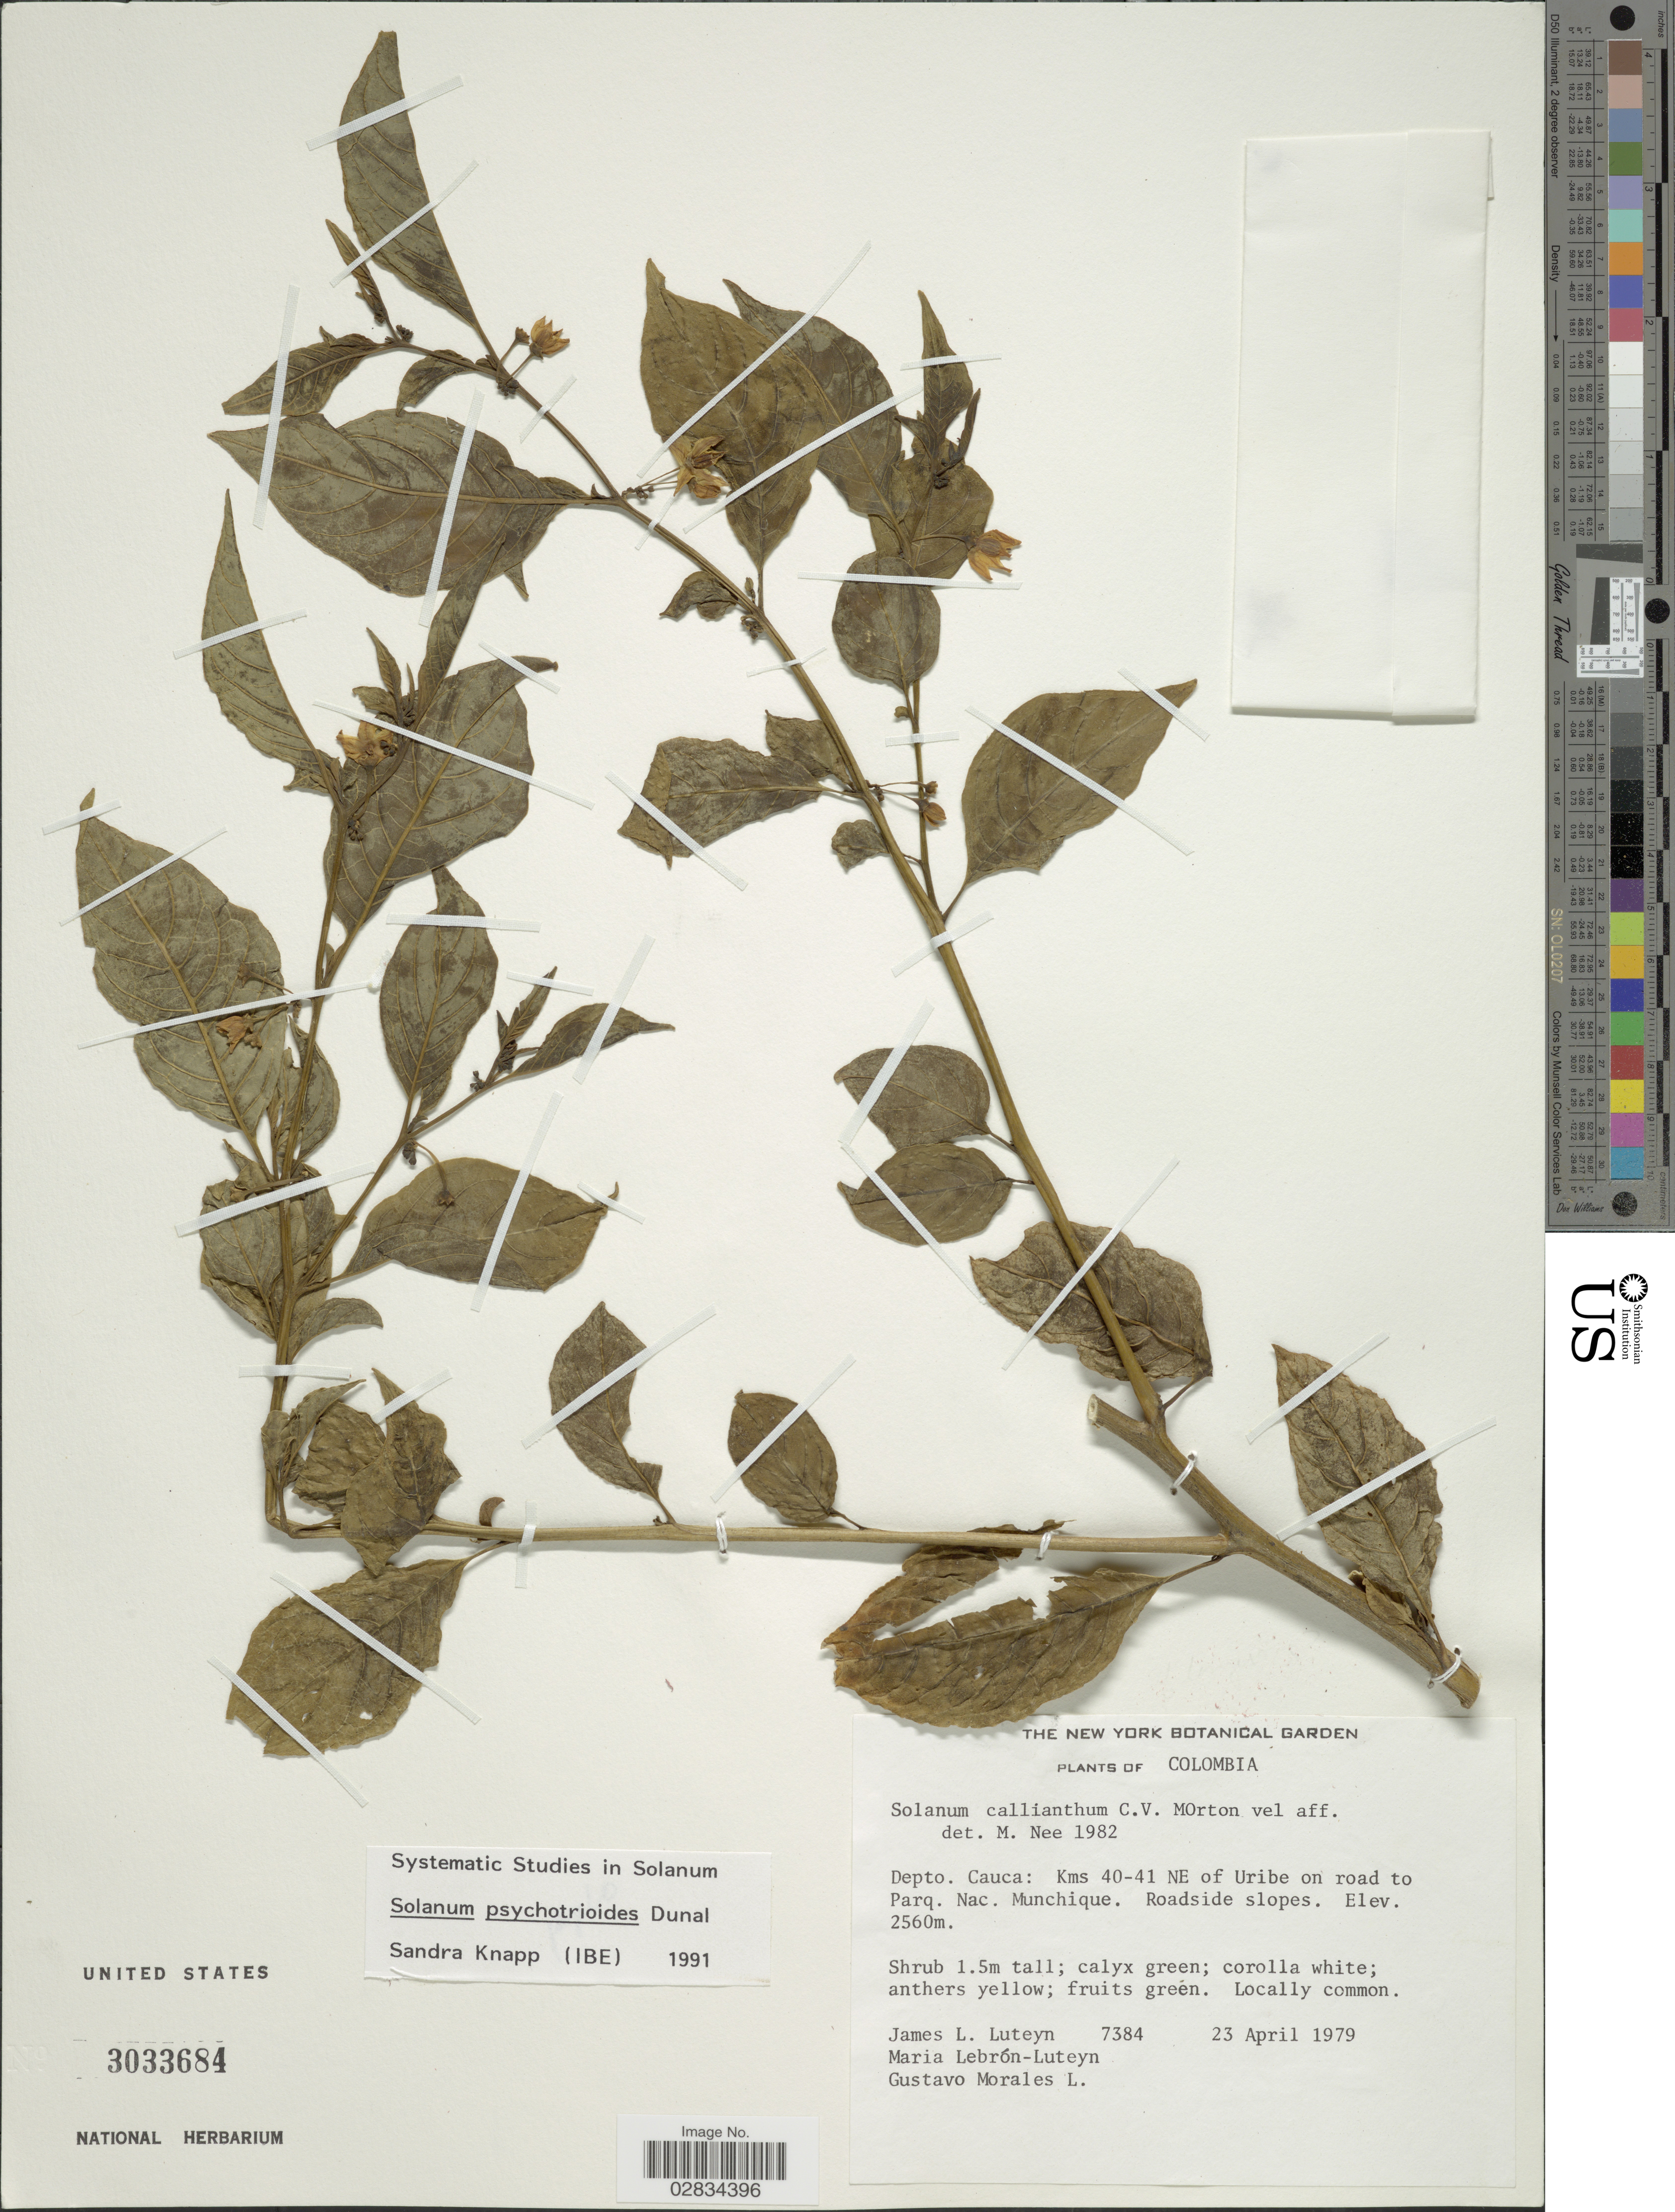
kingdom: Plantae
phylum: Tracheophyta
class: Magnoliopsida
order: Solanales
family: Solanaceae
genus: Solanum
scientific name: Solanum psychotrioides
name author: Dunal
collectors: J. L. Luteyn, M. L. Lebrón-Luteyn & G. Morales L.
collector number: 7384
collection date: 1979-04-23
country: Colombia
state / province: Cauca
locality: Depto. Cauca: Kms 40-41 NE of Uribe on road to Parq. Nac. Munchique.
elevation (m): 2560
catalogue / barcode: US 3033684